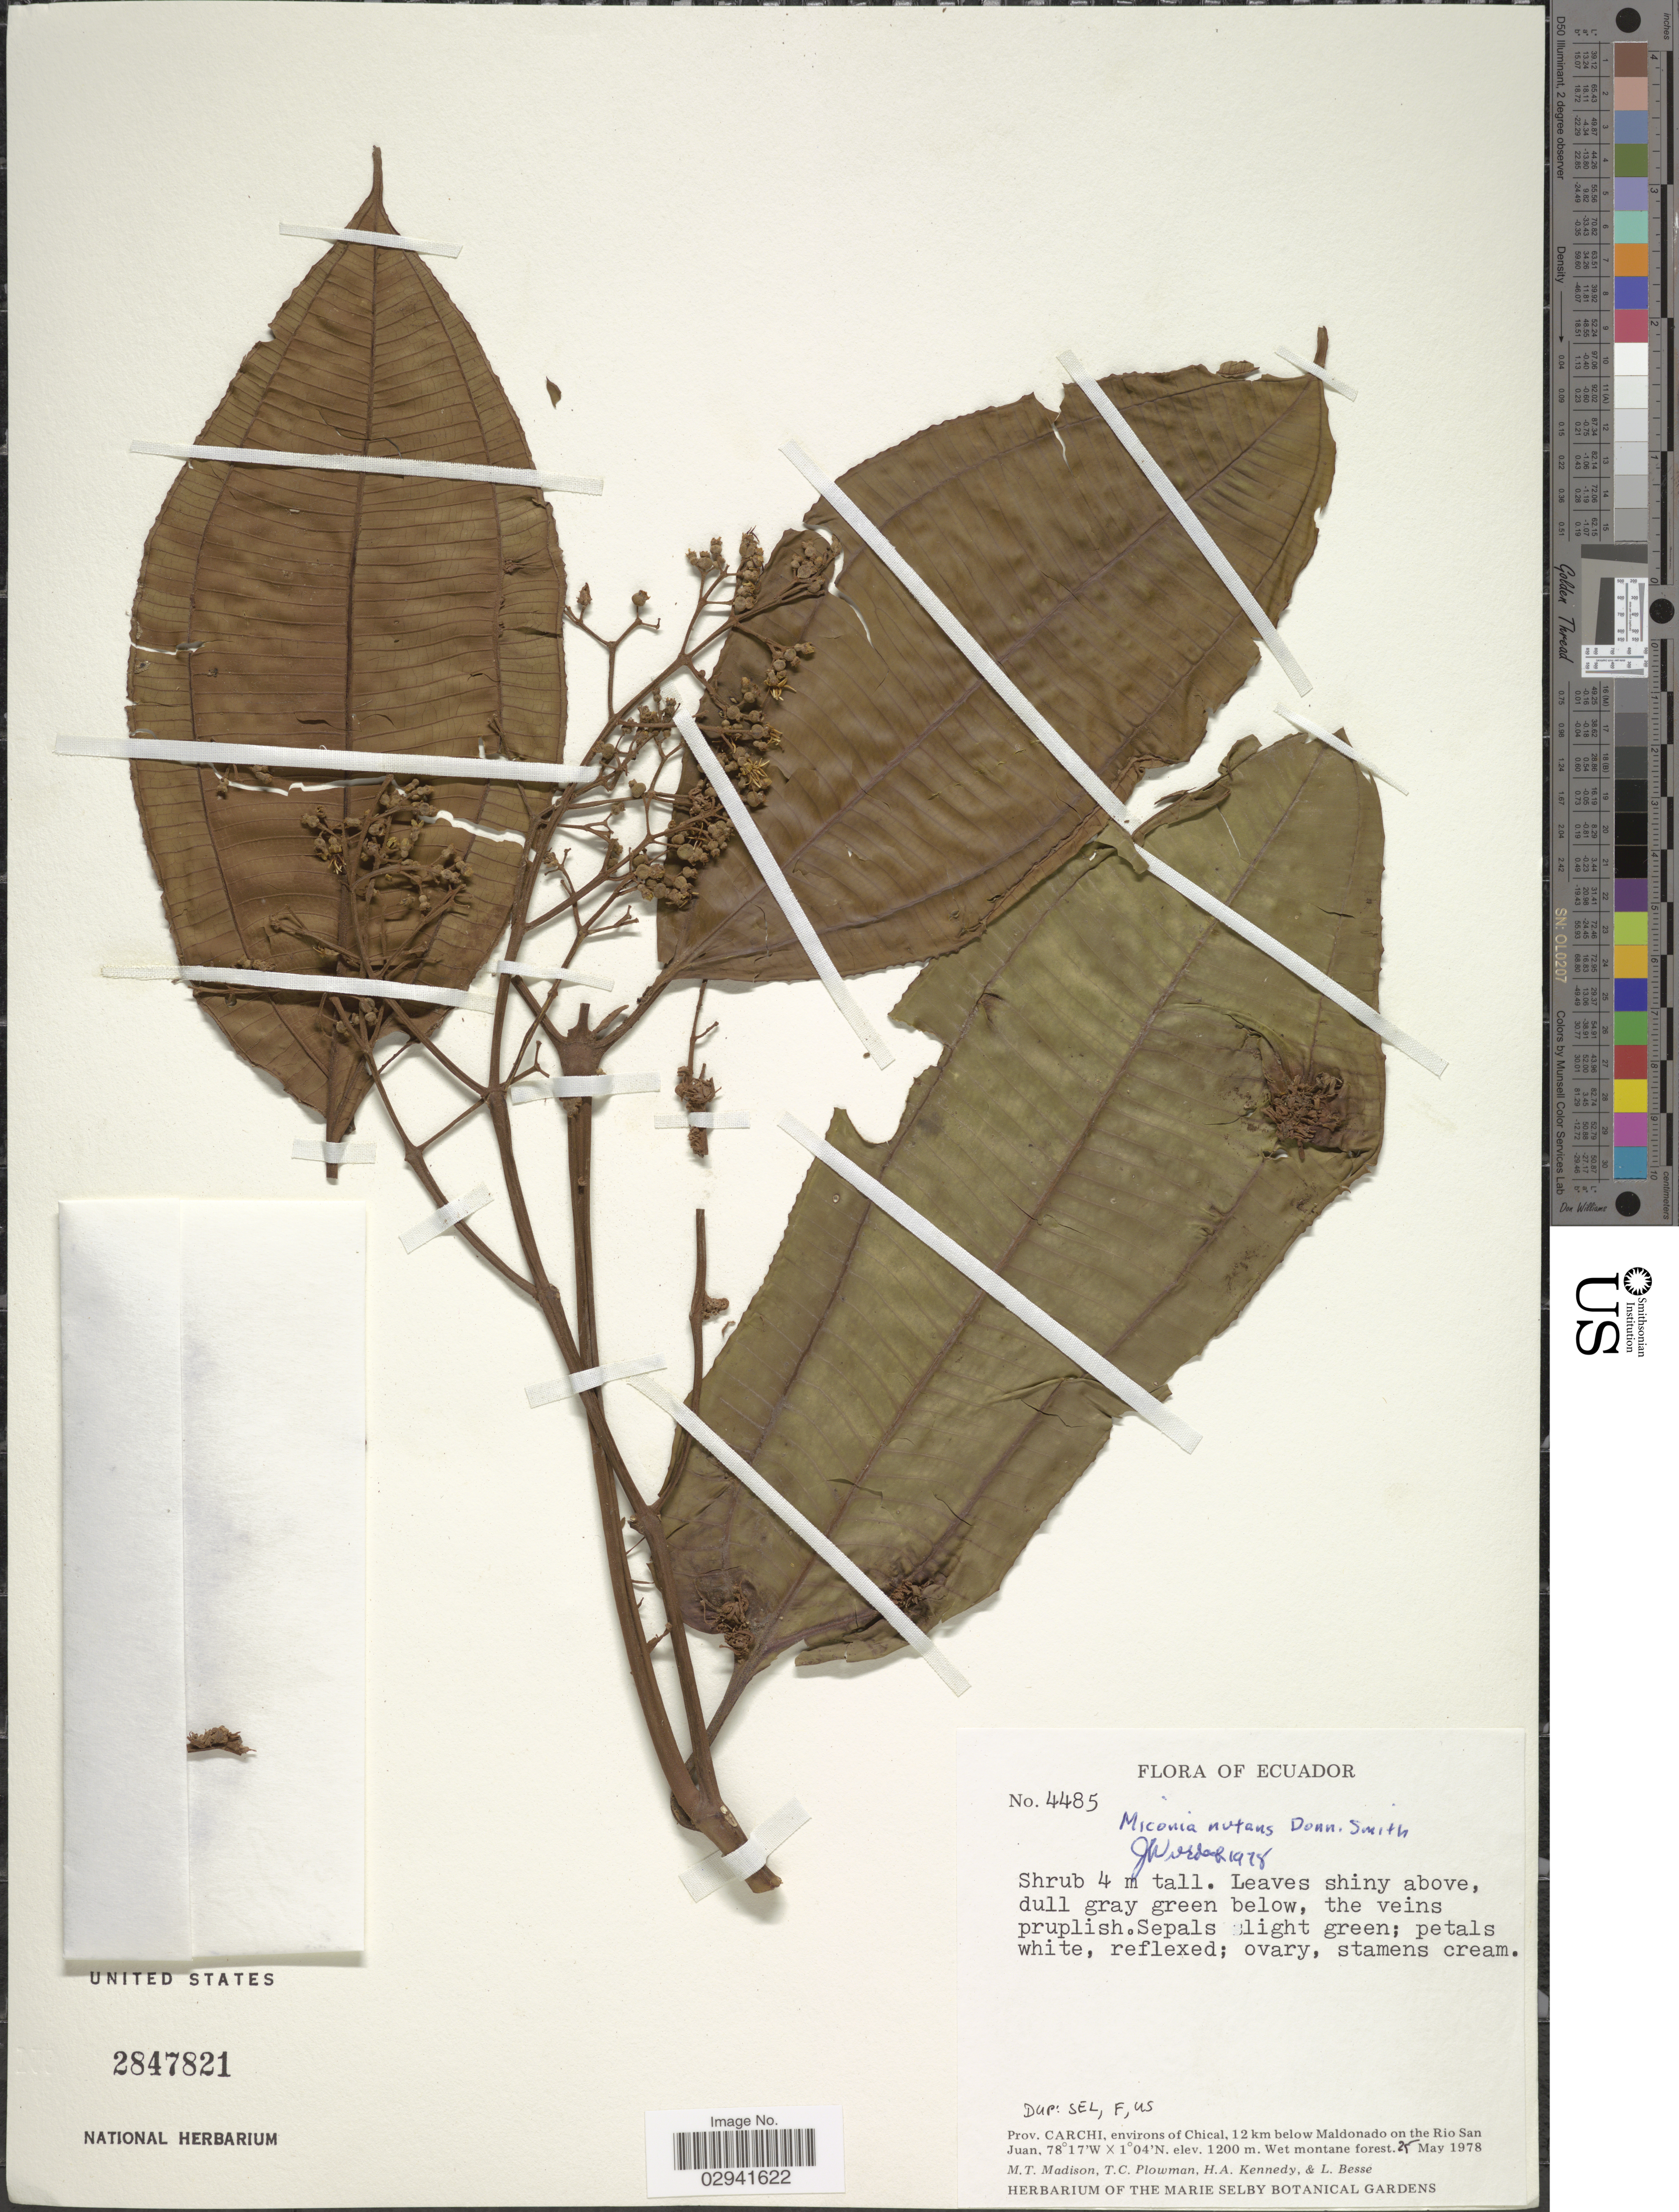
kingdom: Plantae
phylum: Tracheophyta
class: Magnoliopsida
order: Myrtales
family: Melastomataceae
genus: Miconia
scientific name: Miconia nutans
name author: Donn. Sm.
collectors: M. T. Madison, T. Plowman, H. Kennedy & L. Besse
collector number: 4485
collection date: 1978-05-25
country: Ecuador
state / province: Carchi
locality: Prov. Carchi, environs of Chical, 12 km below Maldonado on the Rio San Juan. Wet montane forest.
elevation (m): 1200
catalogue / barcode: US 2847821